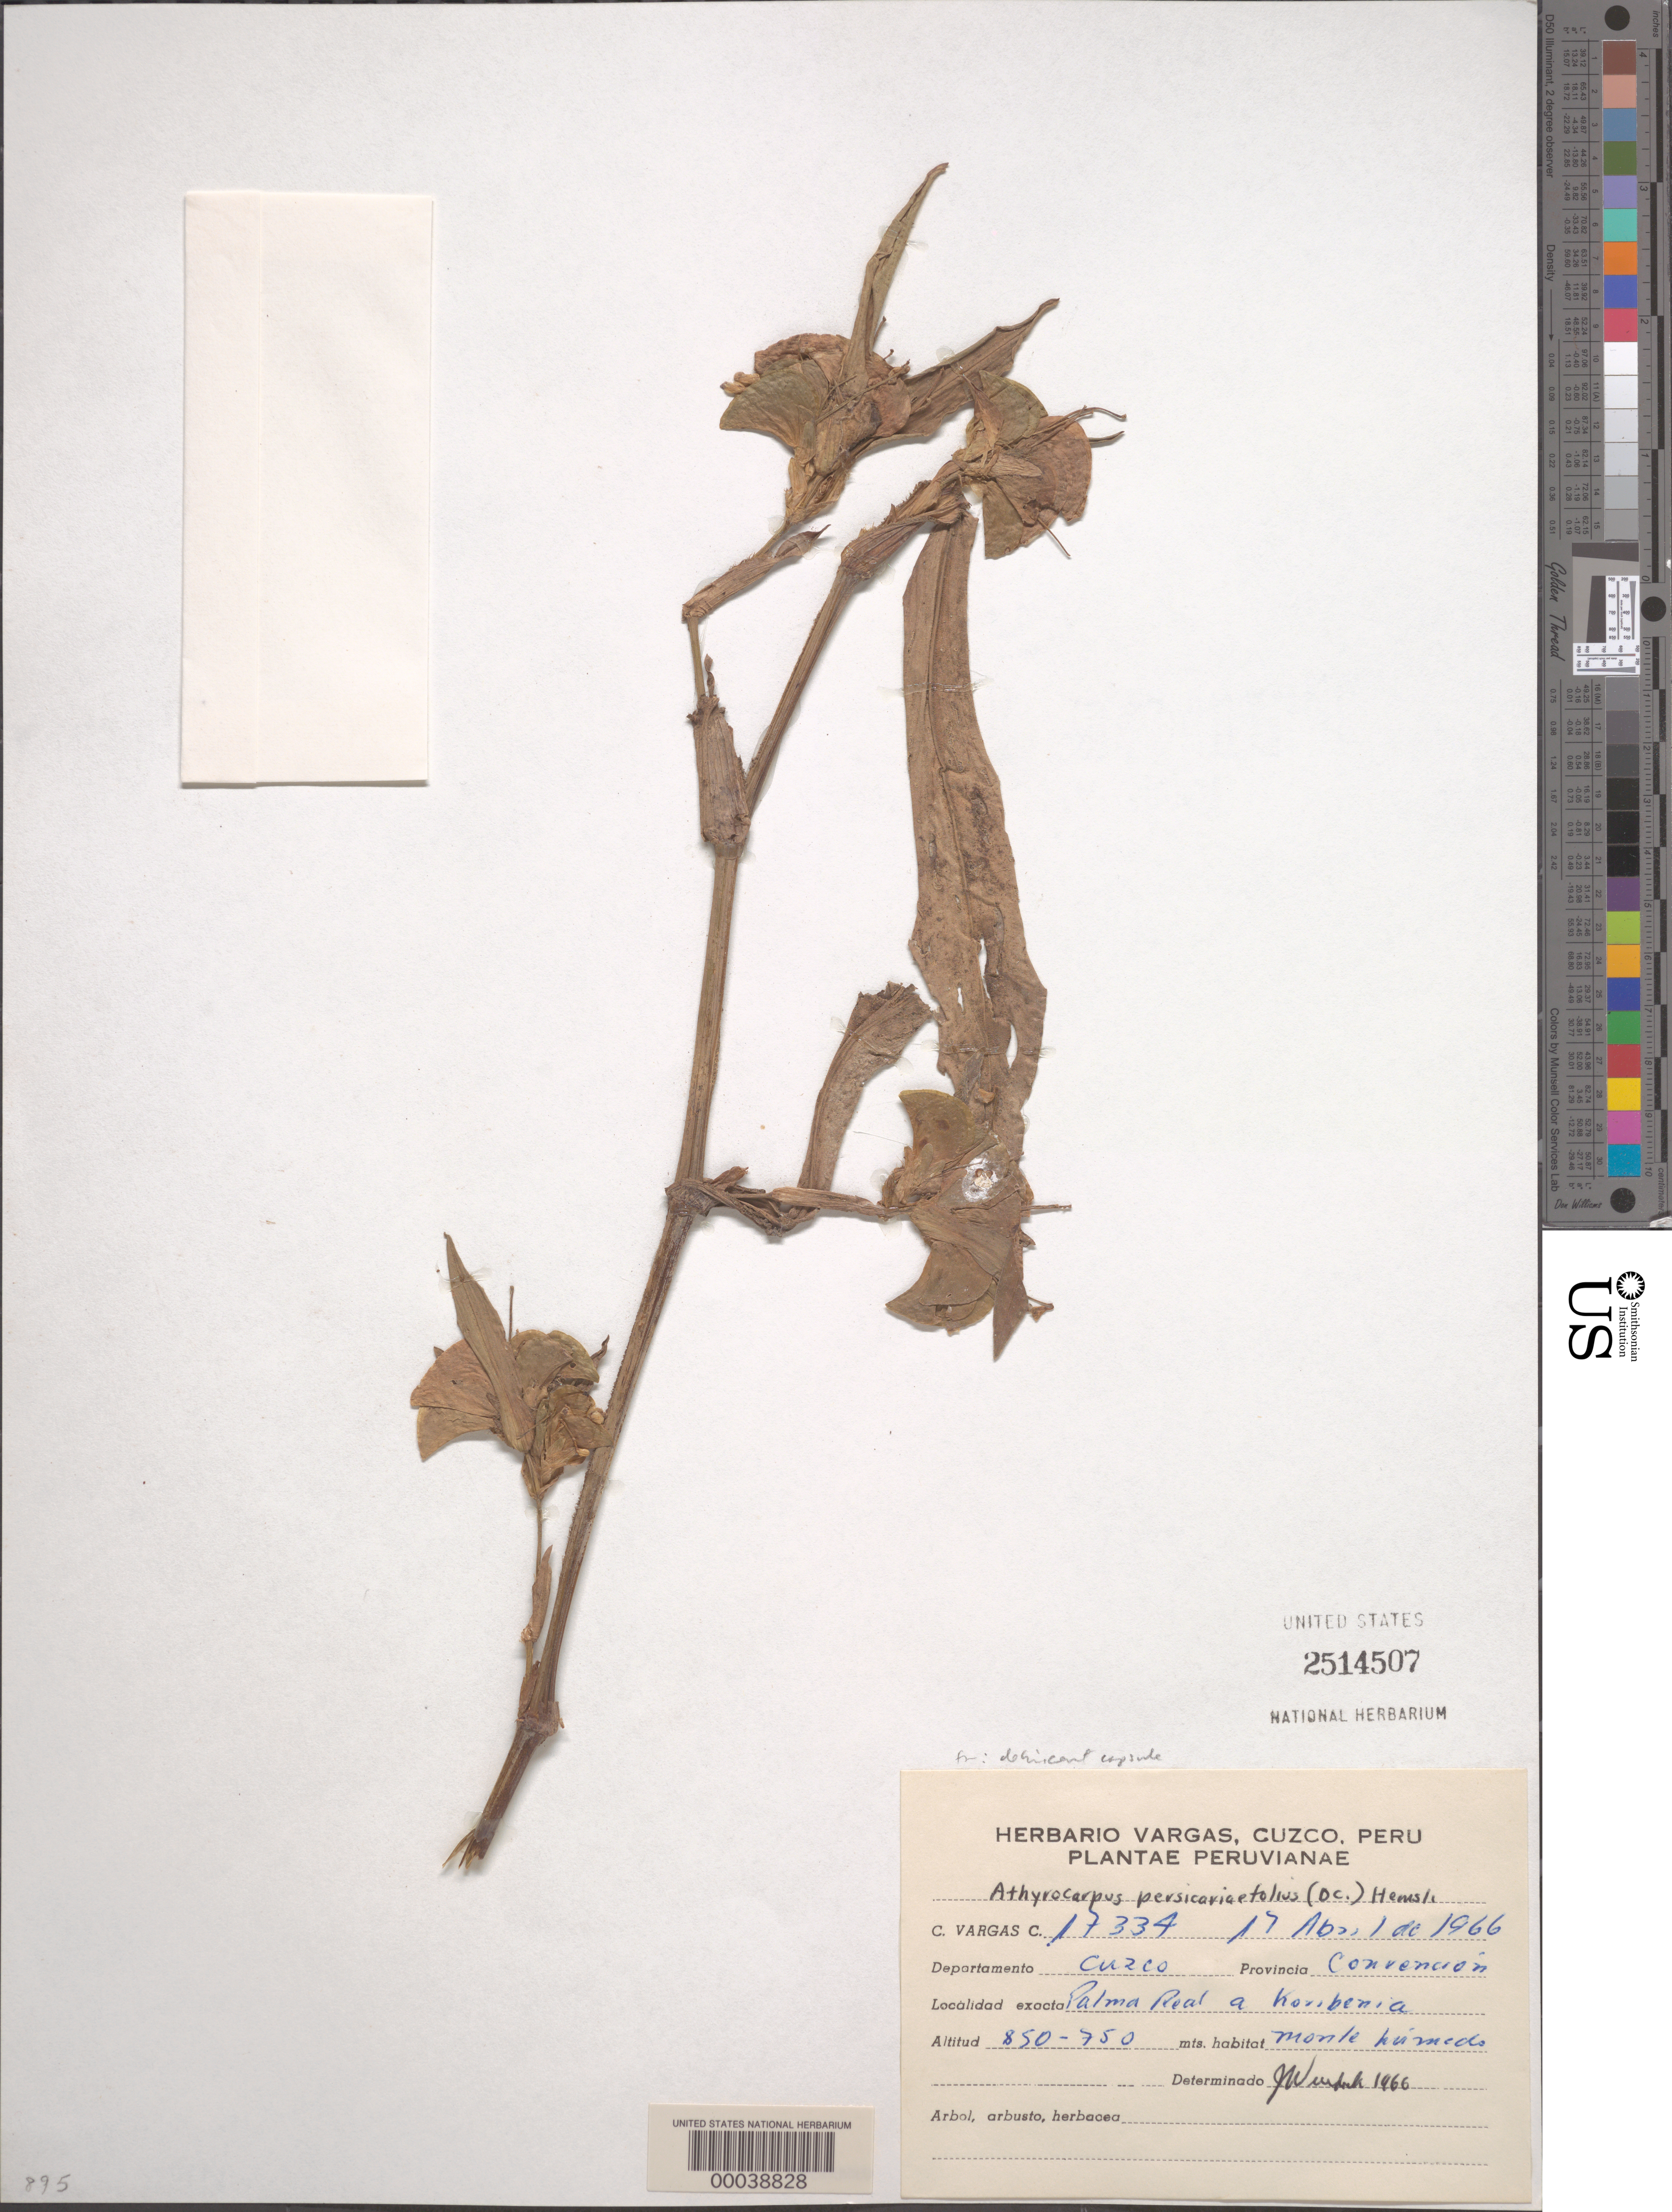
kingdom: Plantae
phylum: Tracheophyta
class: Liliopsida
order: Commelinales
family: Commelinaceae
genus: Commelina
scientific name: Commelina obliqua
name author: Vahl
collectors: C. Vargas Calderón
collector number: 17334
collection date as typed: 17 Apr 1966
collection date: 1966-04-17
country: Peru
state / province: Cusco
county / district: La Convención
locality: Palma Real a Koribenia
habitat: Humid area; mountain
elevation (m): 750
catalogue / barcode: US 2514507